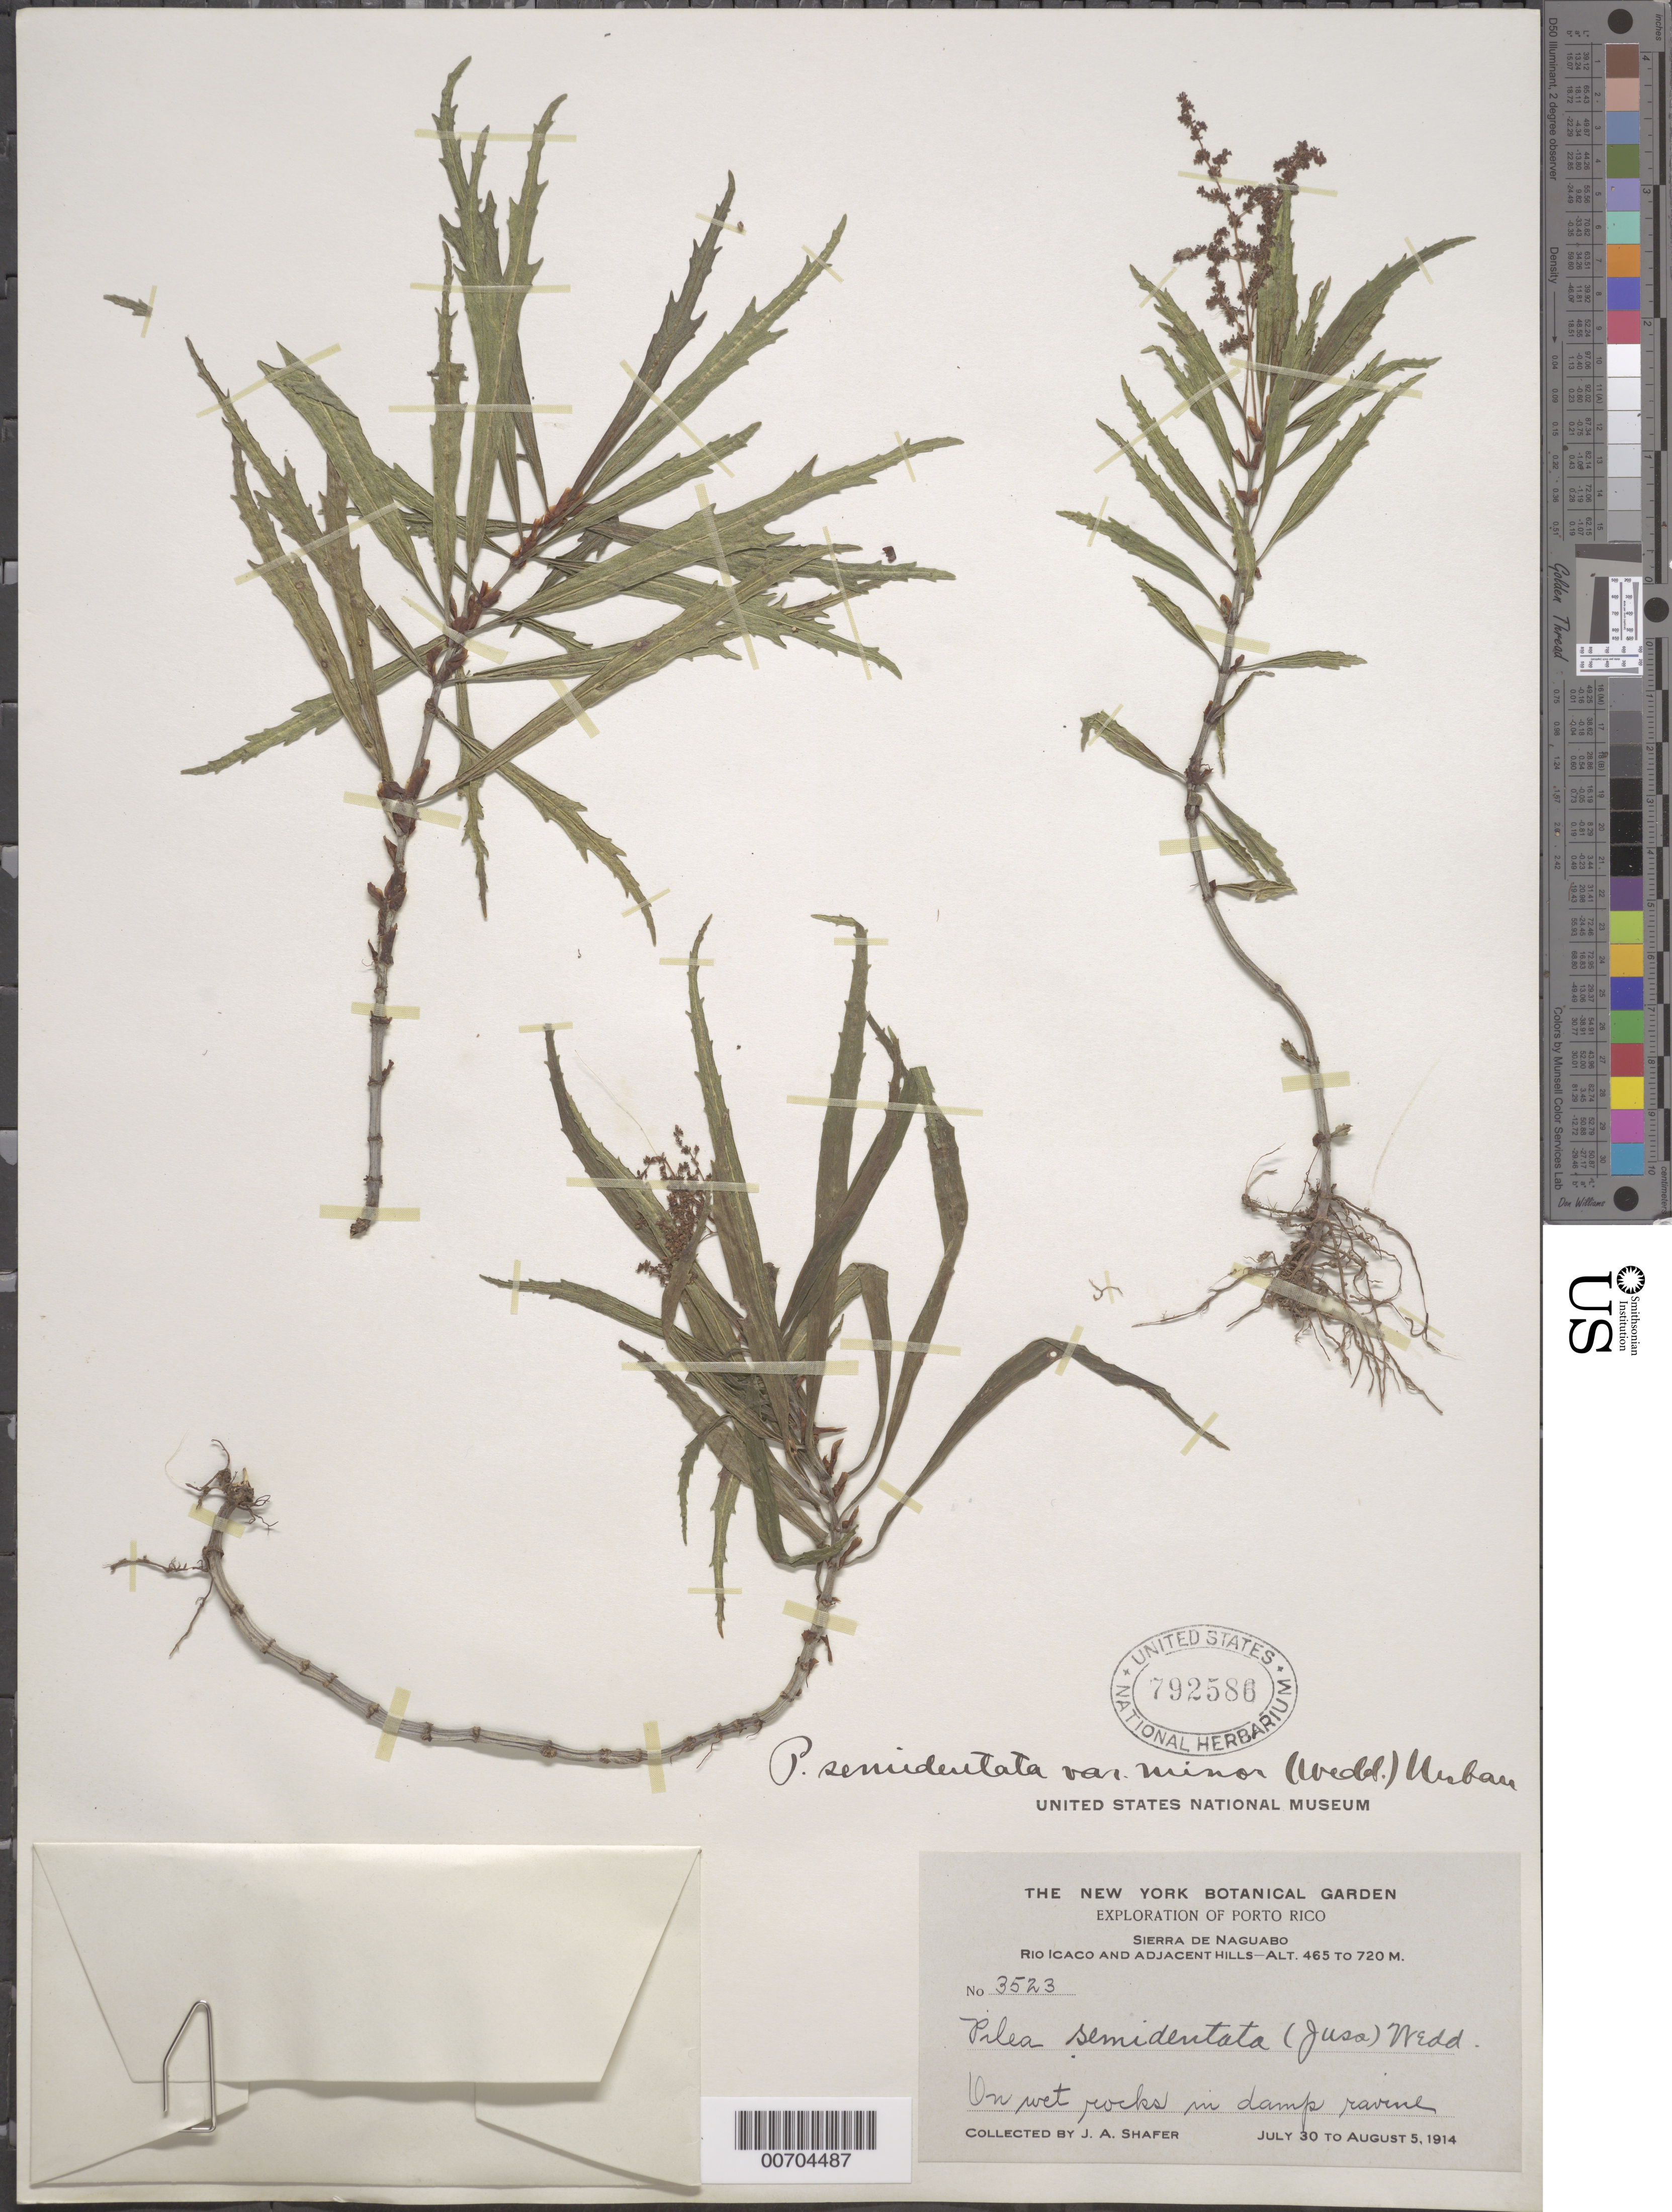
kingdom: Plantae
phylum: Tracheophyta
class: Magnoliopsida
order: Rosales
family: Urticaceae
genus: Pilea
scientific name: Pilea semidentata var. minor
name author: Urb.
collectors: J. A. Shafer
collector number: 3523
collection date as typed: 30 Jul 1914 to 05 Aug 1914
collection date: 1914-07-30/1914-08-05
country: Puerto Rico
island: Greater Antilles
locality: Sierra de Naguabo, Río Icaco and adjacent hills.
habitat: On wet rocks in damp ravine.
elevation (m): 465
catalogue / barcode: US 792586